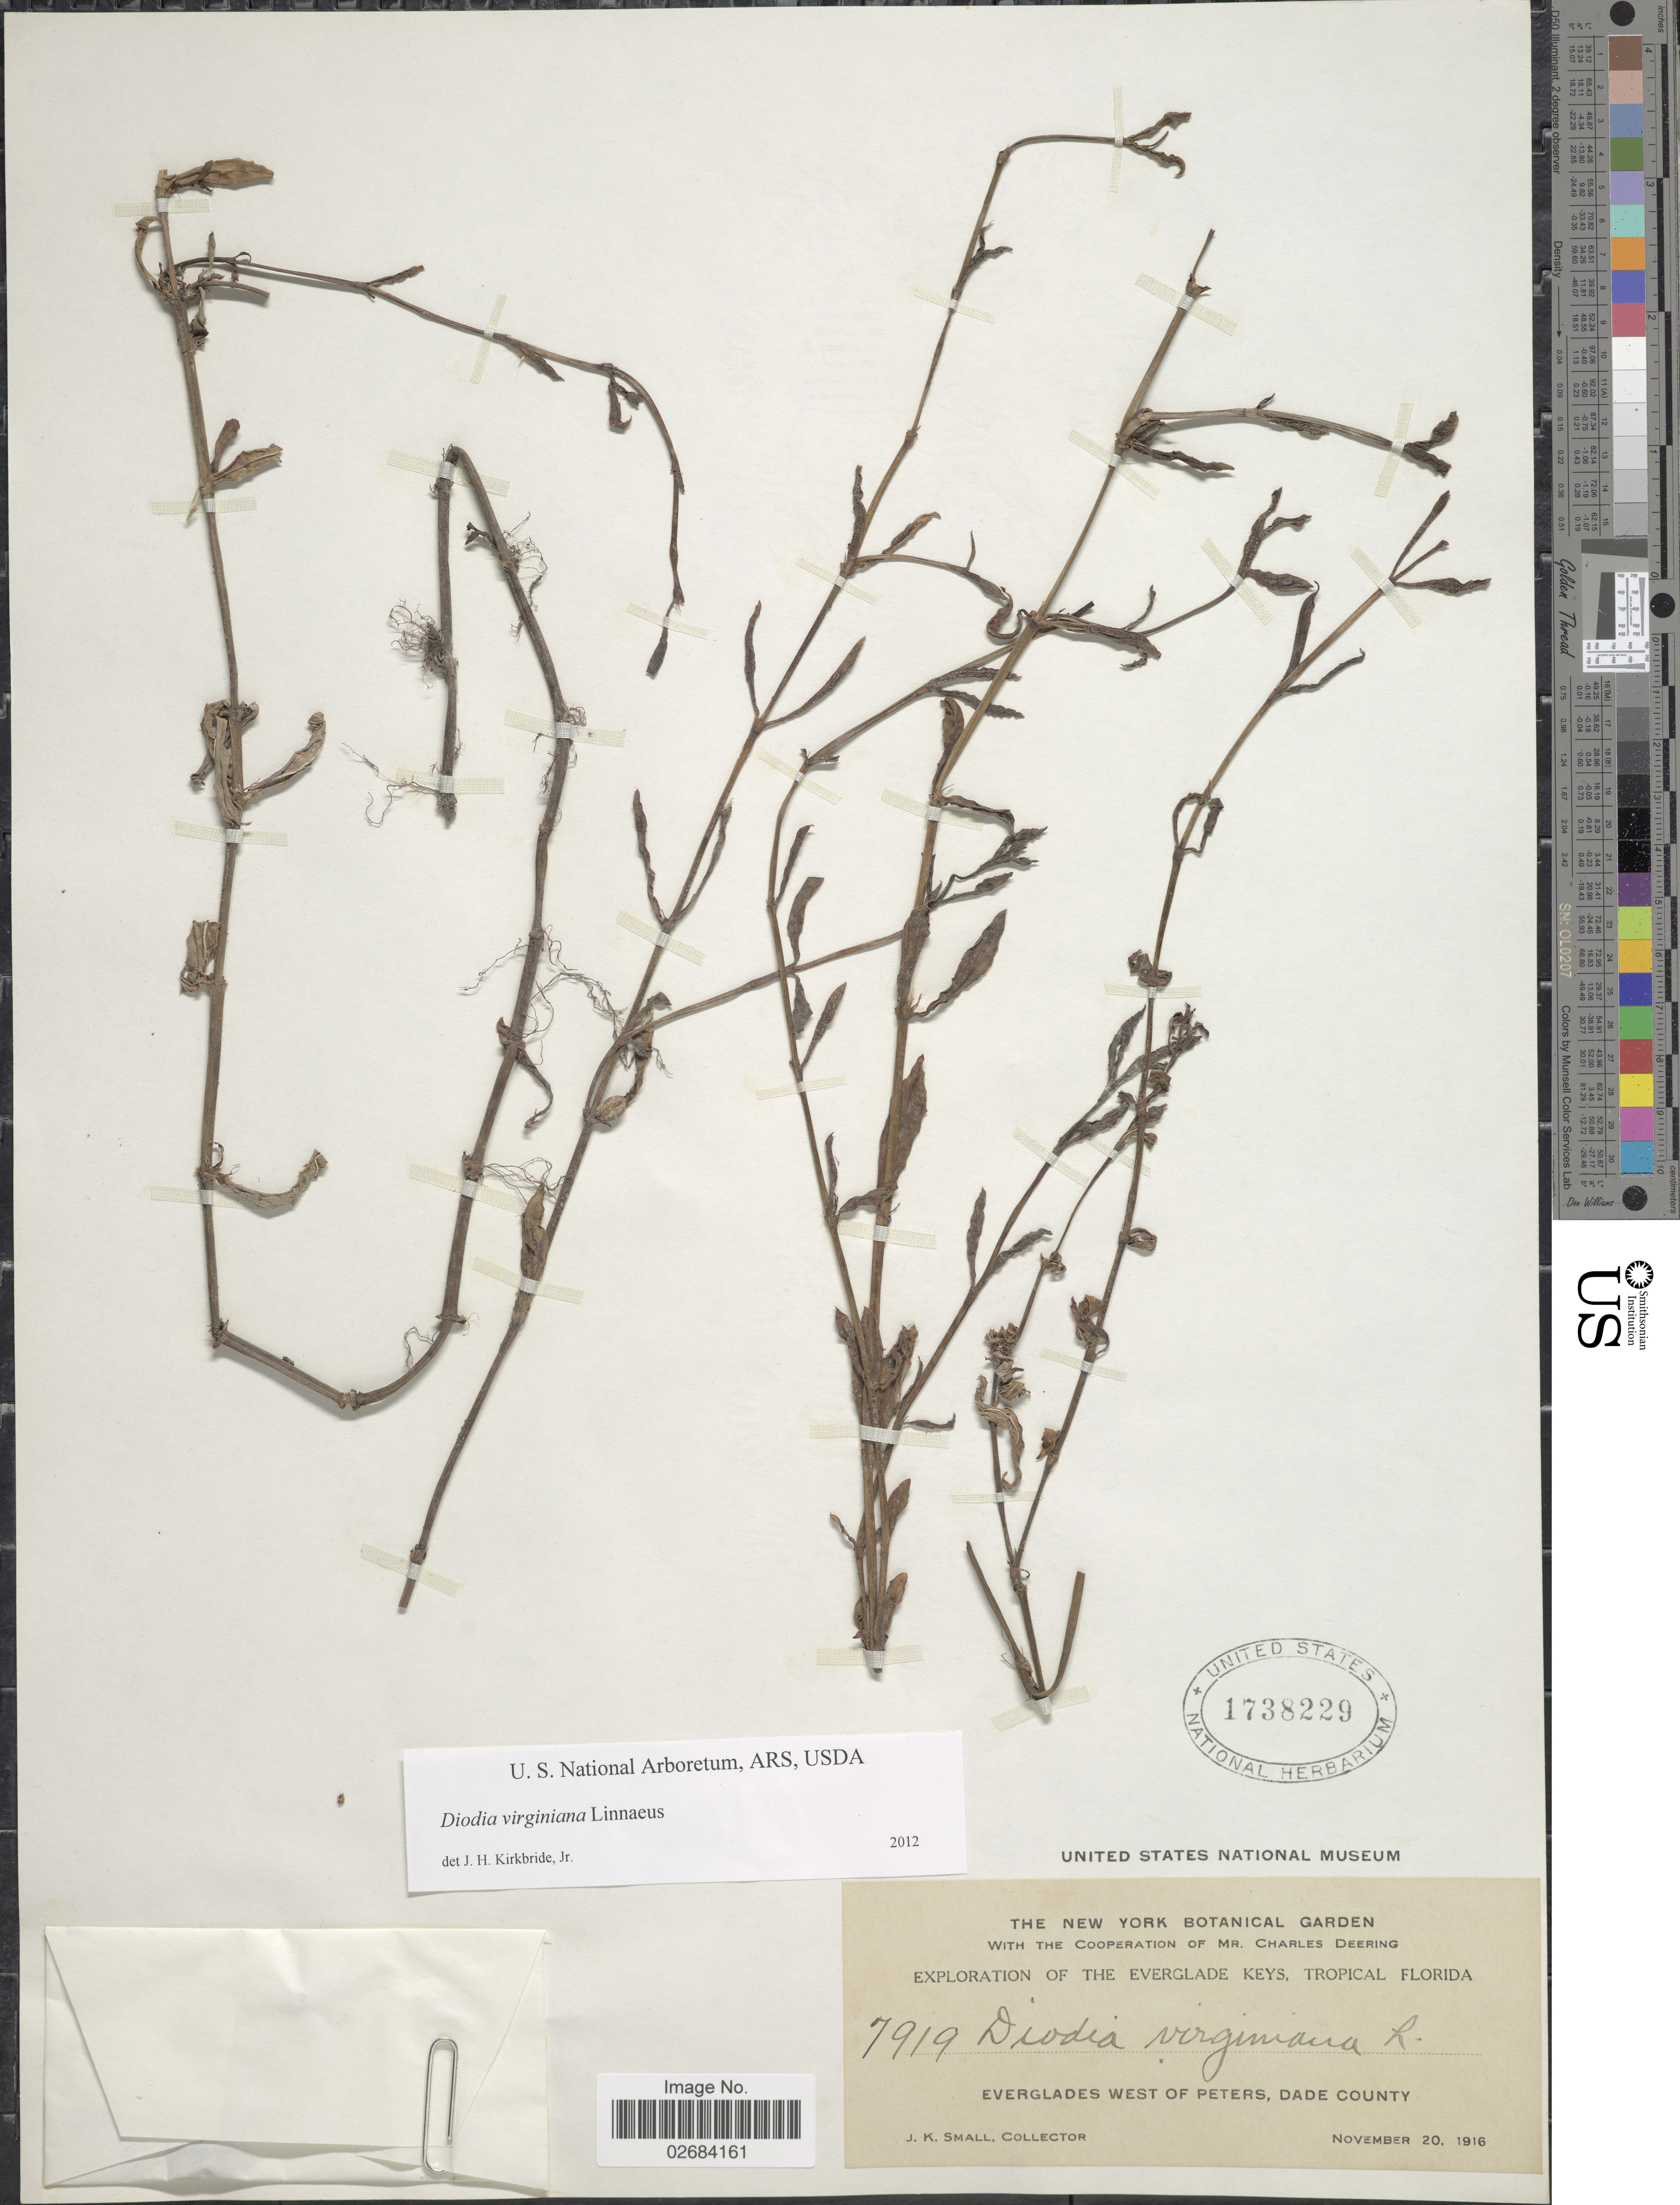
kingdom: Plantae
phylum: Tracheophyta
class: Magnoliopsida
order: Gentianales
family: Rubiaceae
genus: Diodia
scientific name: Diodia virginiana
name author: L.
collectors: J. K. Small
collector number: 7919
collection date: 1916-11-20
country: United States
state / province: Florida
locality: The Everglades of Mr. Charles Deering, Everglades west of Peters, Dade County.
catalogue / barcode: US 1738229